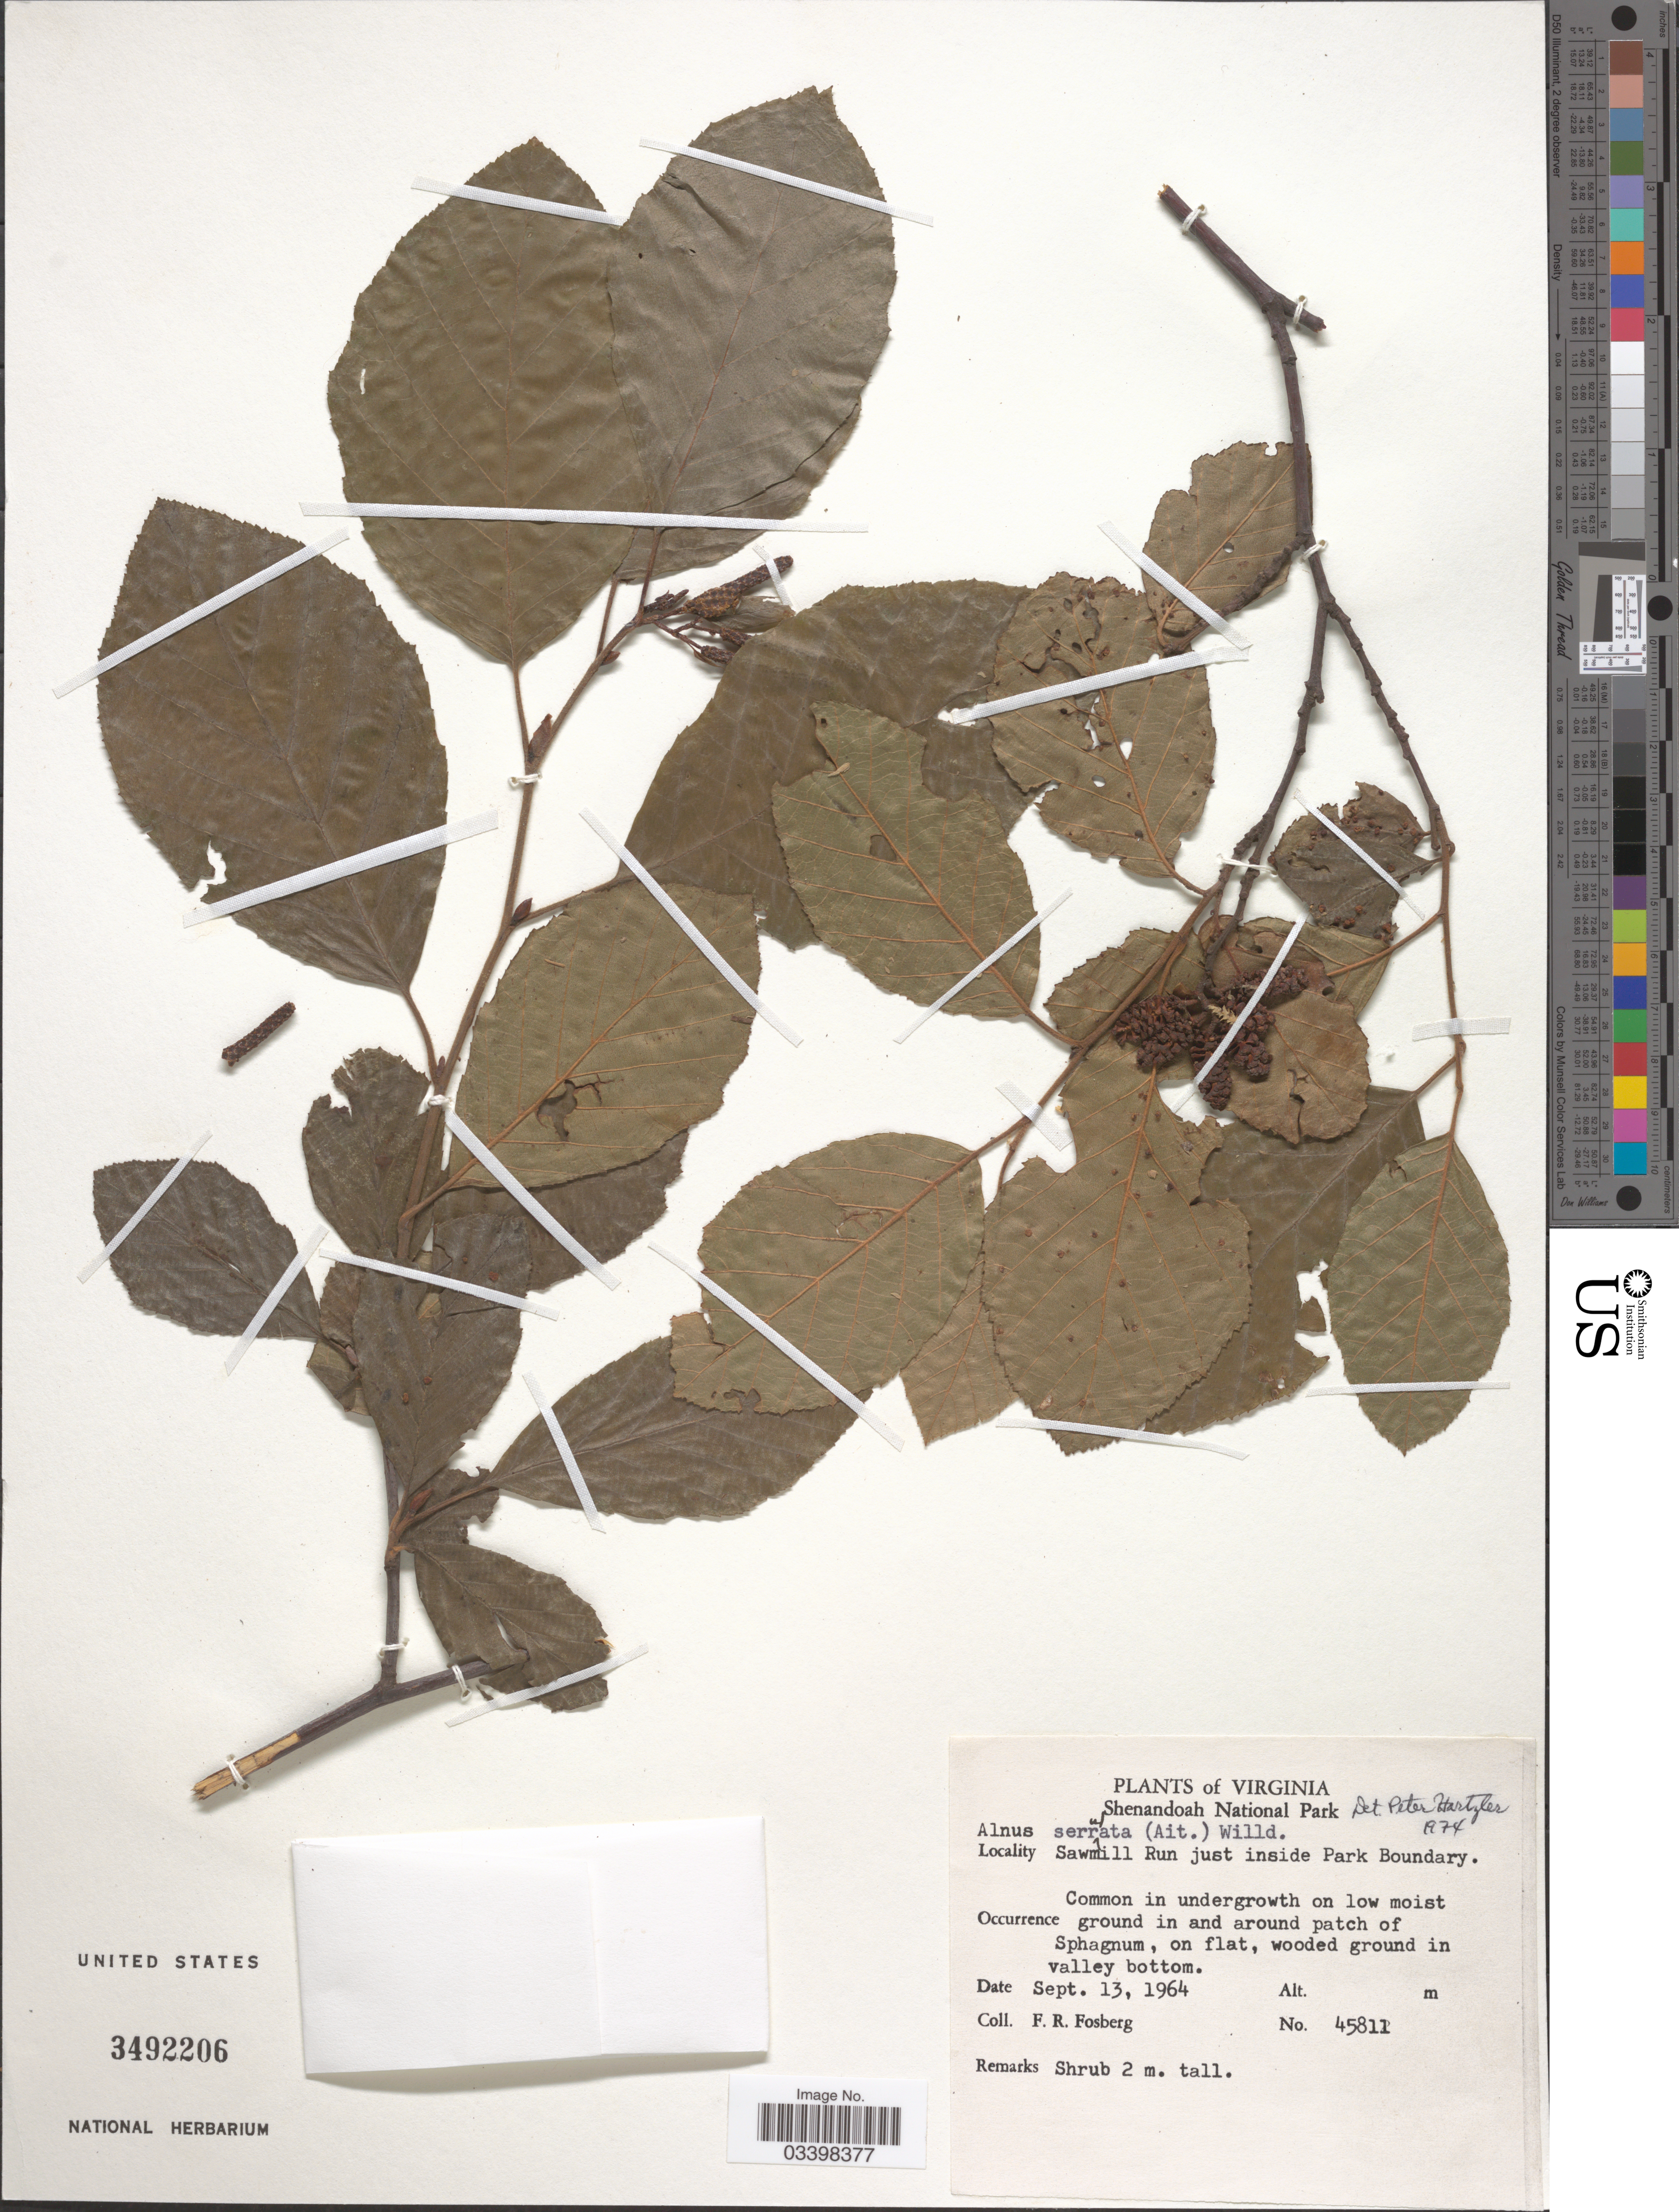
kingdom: Plantae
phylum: Tracheophyta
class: Magnoliopsida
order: Fagales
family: Betulaceae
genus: Alnus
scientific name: Alnus serrulata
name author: (Aiton) Willd.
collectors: F. R. Fosberg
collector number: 45811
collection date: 1964-09-13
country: United States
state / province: Virginia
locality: Shenandoah National Park. Sawmill Run just inside Park Boundary.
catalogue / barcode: US 3492206